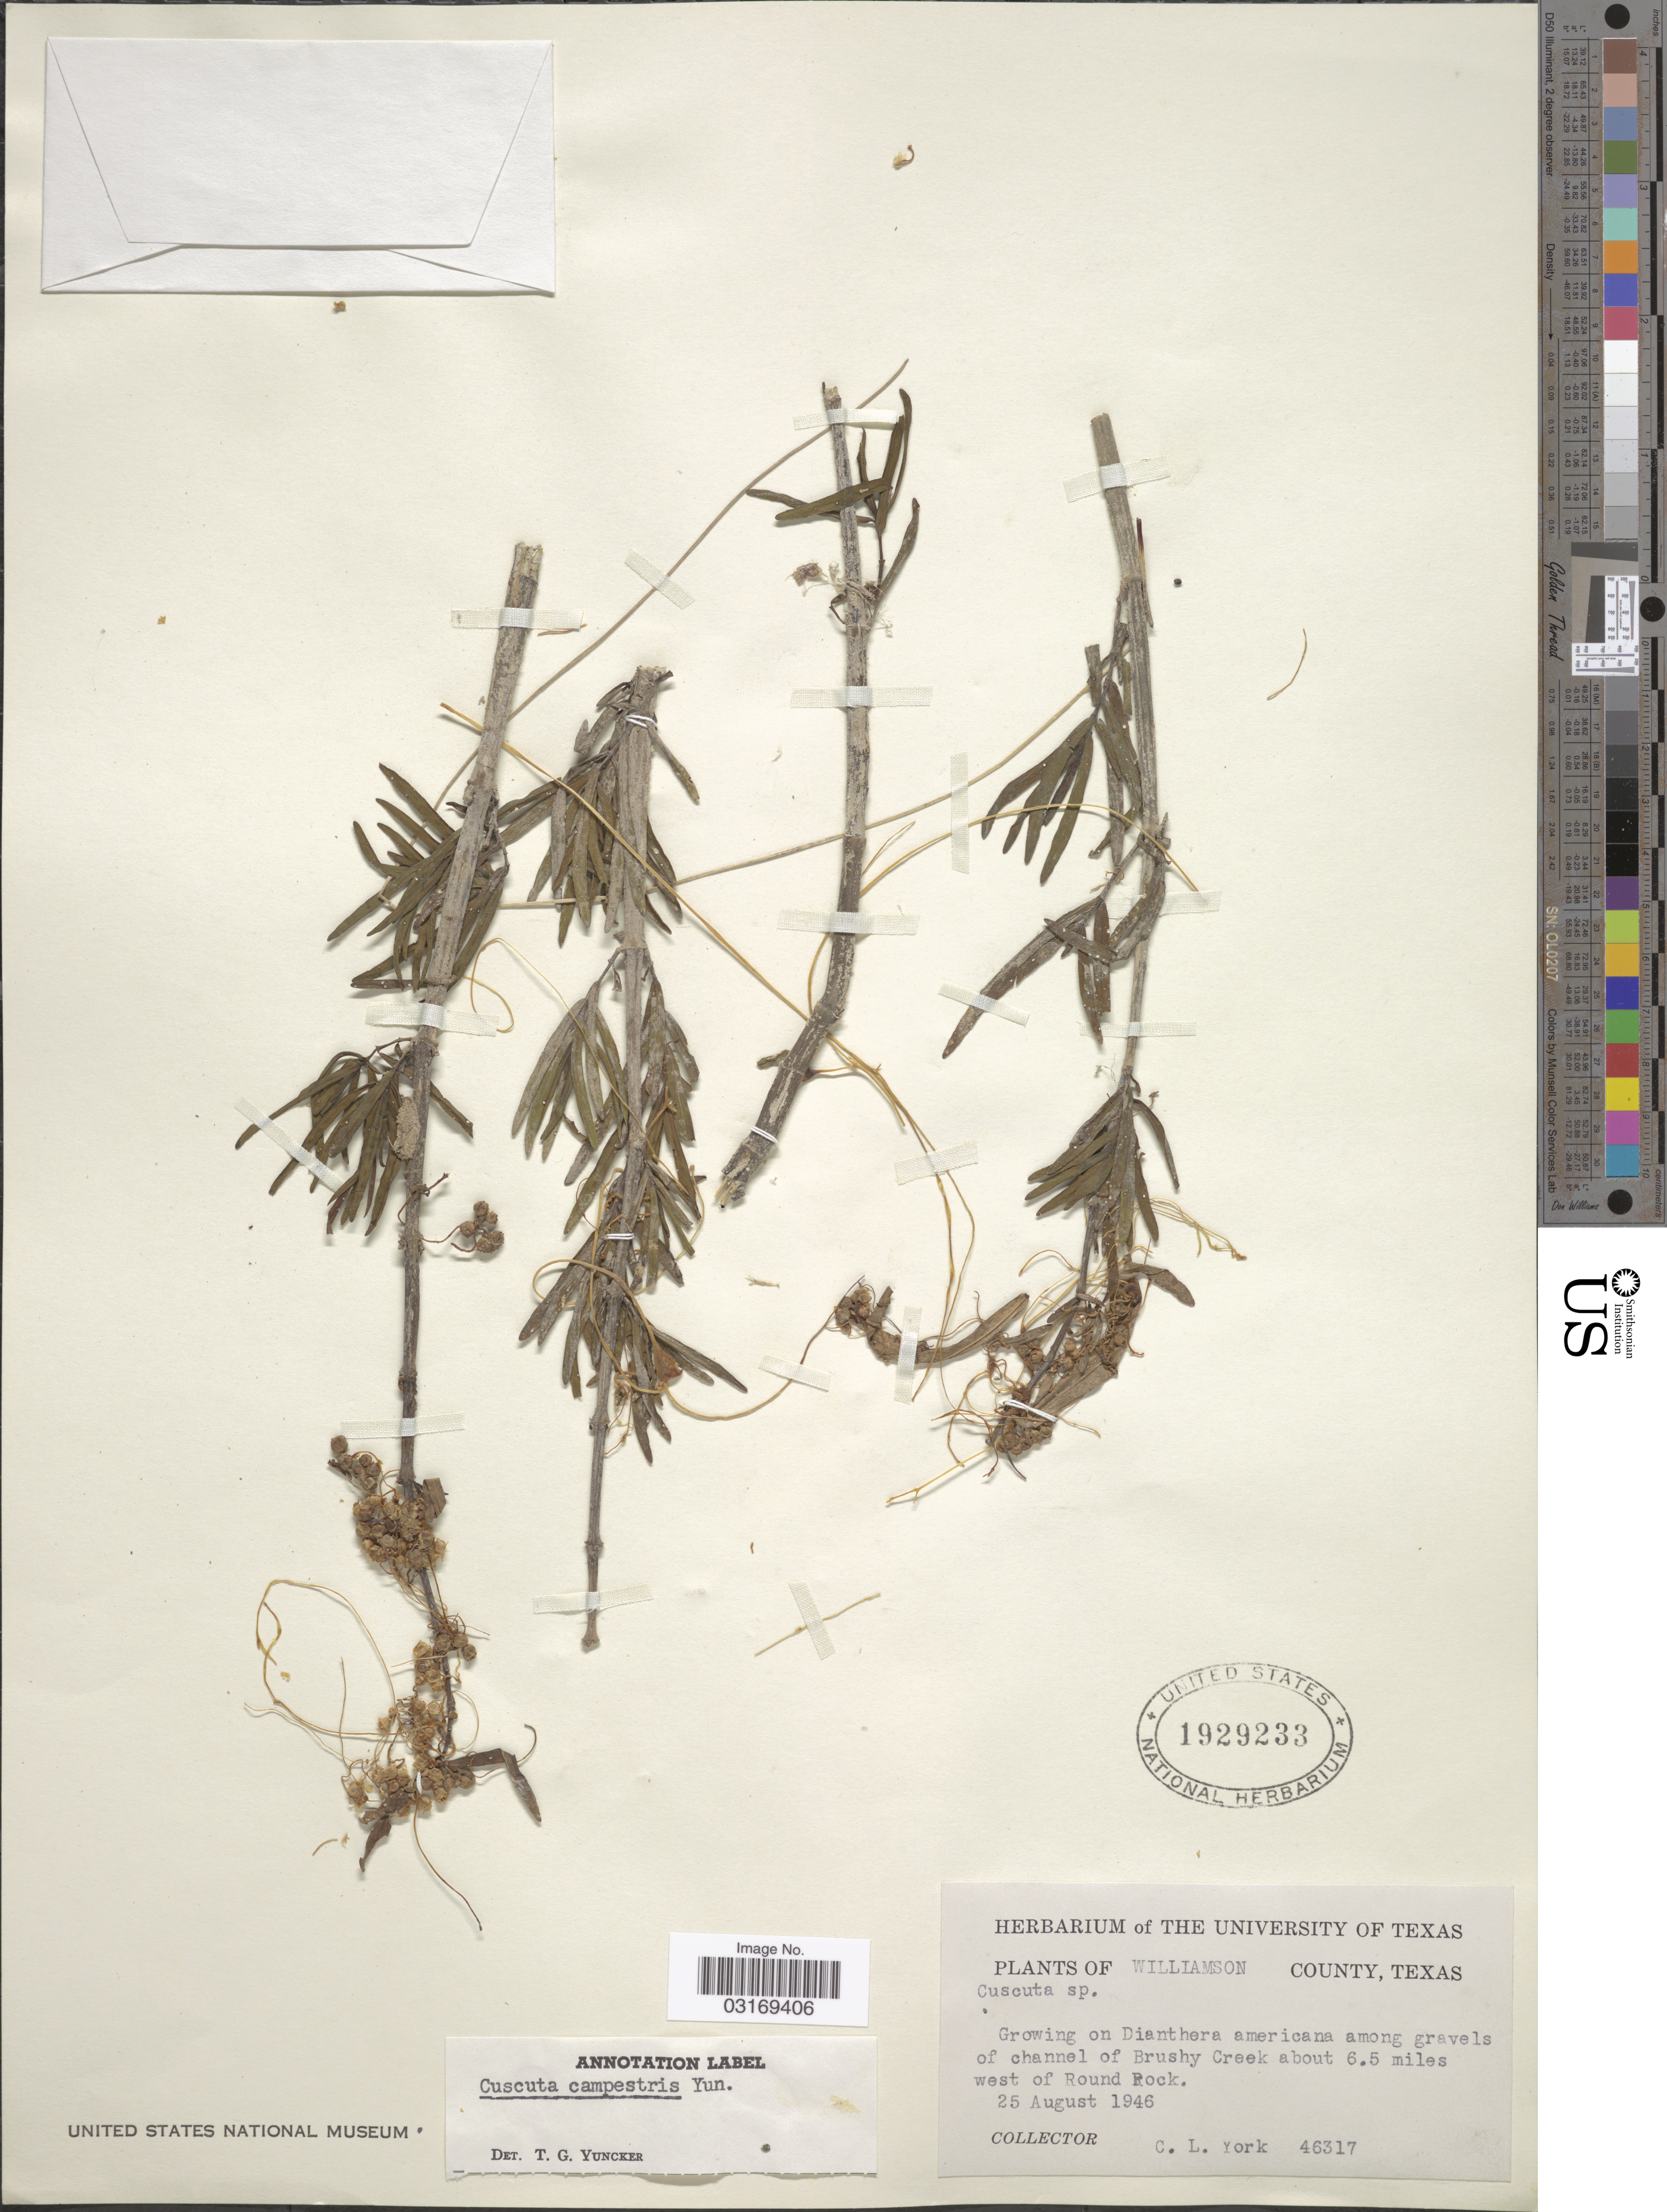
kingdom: Plantae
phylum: Tracheophyta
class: Magnoliopsida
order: Solanales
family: Convolvulaceae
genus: Cuscuta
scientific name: Cuscuta campestris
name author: Yunck.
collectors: C. L. York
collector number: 46317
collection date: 1946-08-25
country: United States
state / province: Texas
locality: Williamson County, among gravels of channel of Brushy Creek about 6.5 miles west of Round Rock.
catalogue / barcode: US 1929233